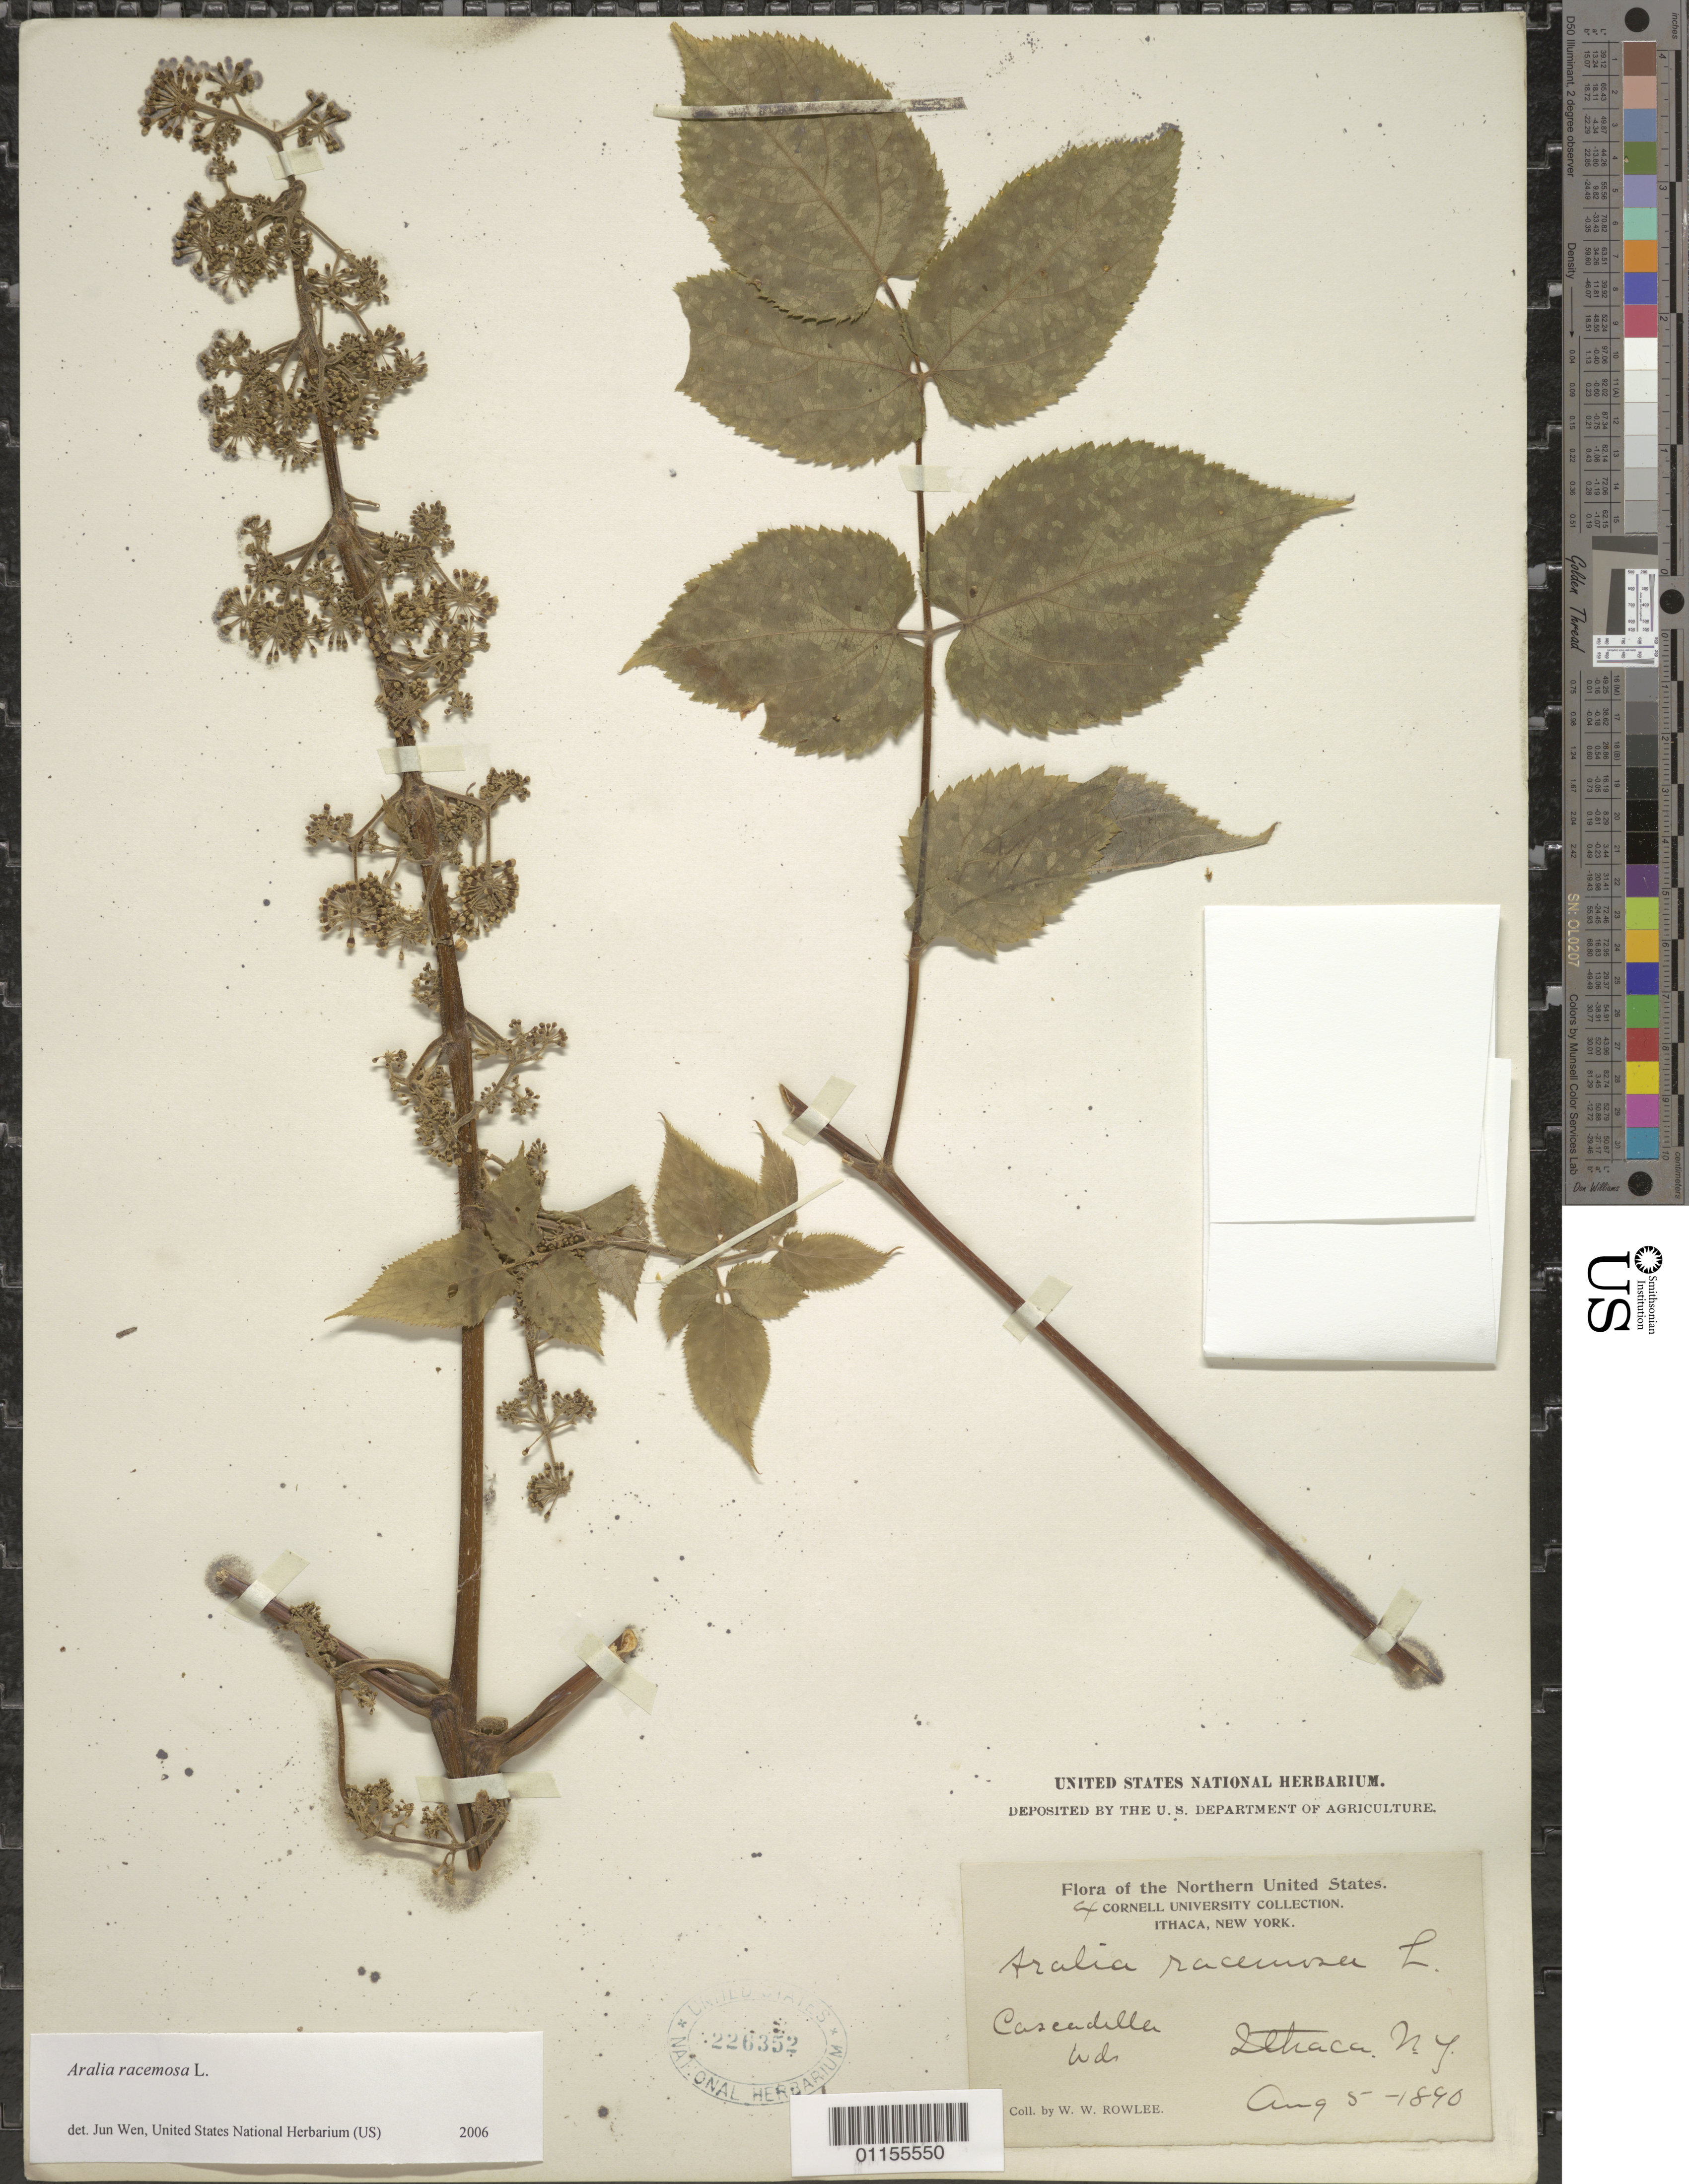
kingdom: Plantae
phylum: Tracheophyta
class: Magnoliopsida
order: Apiales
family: Araliaceae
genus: Aralia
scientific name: Aralia racemosa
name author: L.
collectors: W. W. Rowlee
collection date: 1890-08-05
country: United States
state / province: New York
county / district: Ithaca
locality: Cascadilla.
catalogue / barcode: US 226352